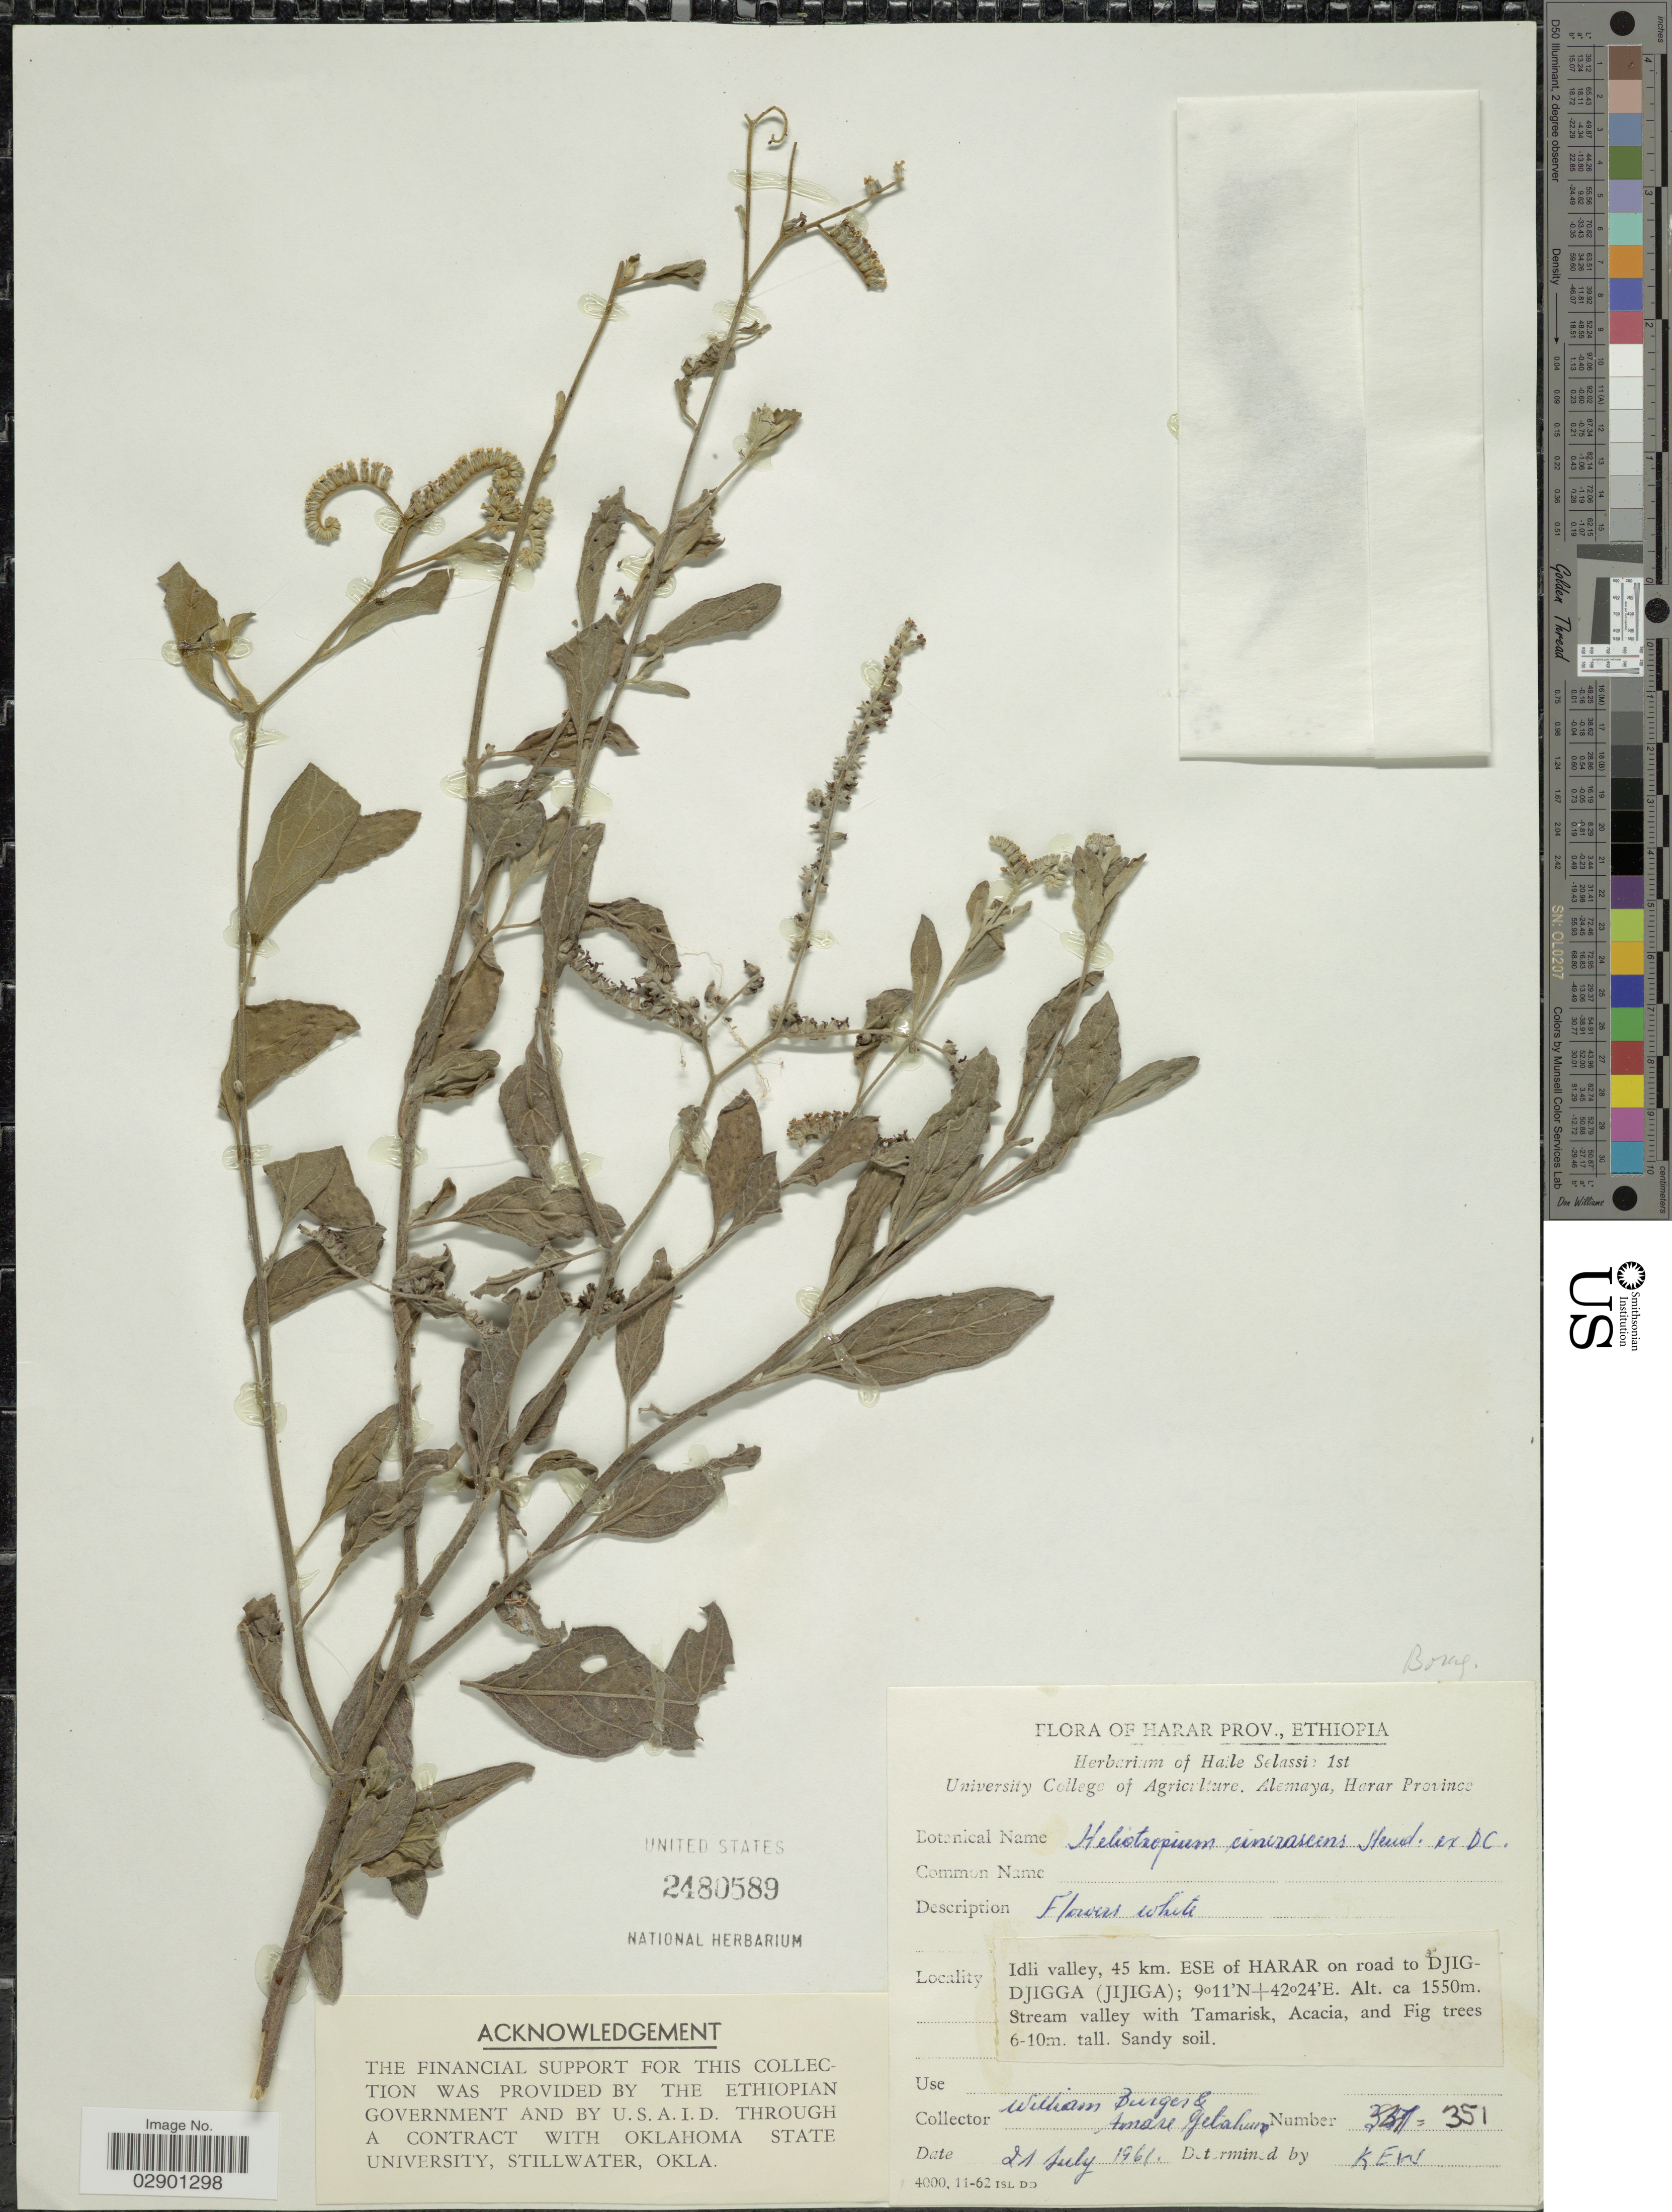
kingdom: Plantae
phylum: Tracheophyta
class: Magnoliopsida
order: Boraginales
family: Heliotropiaceae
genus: Heliotropium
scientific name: Heliotropium cinerascens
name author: A. DC. in DC.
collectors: W. Burger & A. Getahun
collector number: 351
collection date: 1961-07-21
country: Ethiopia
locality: Harar Prov., Idli valley, 45 km. SSE of Harar on road to Djig-Djigga (Jijiga).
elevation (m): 1550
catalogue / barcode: US 2480589